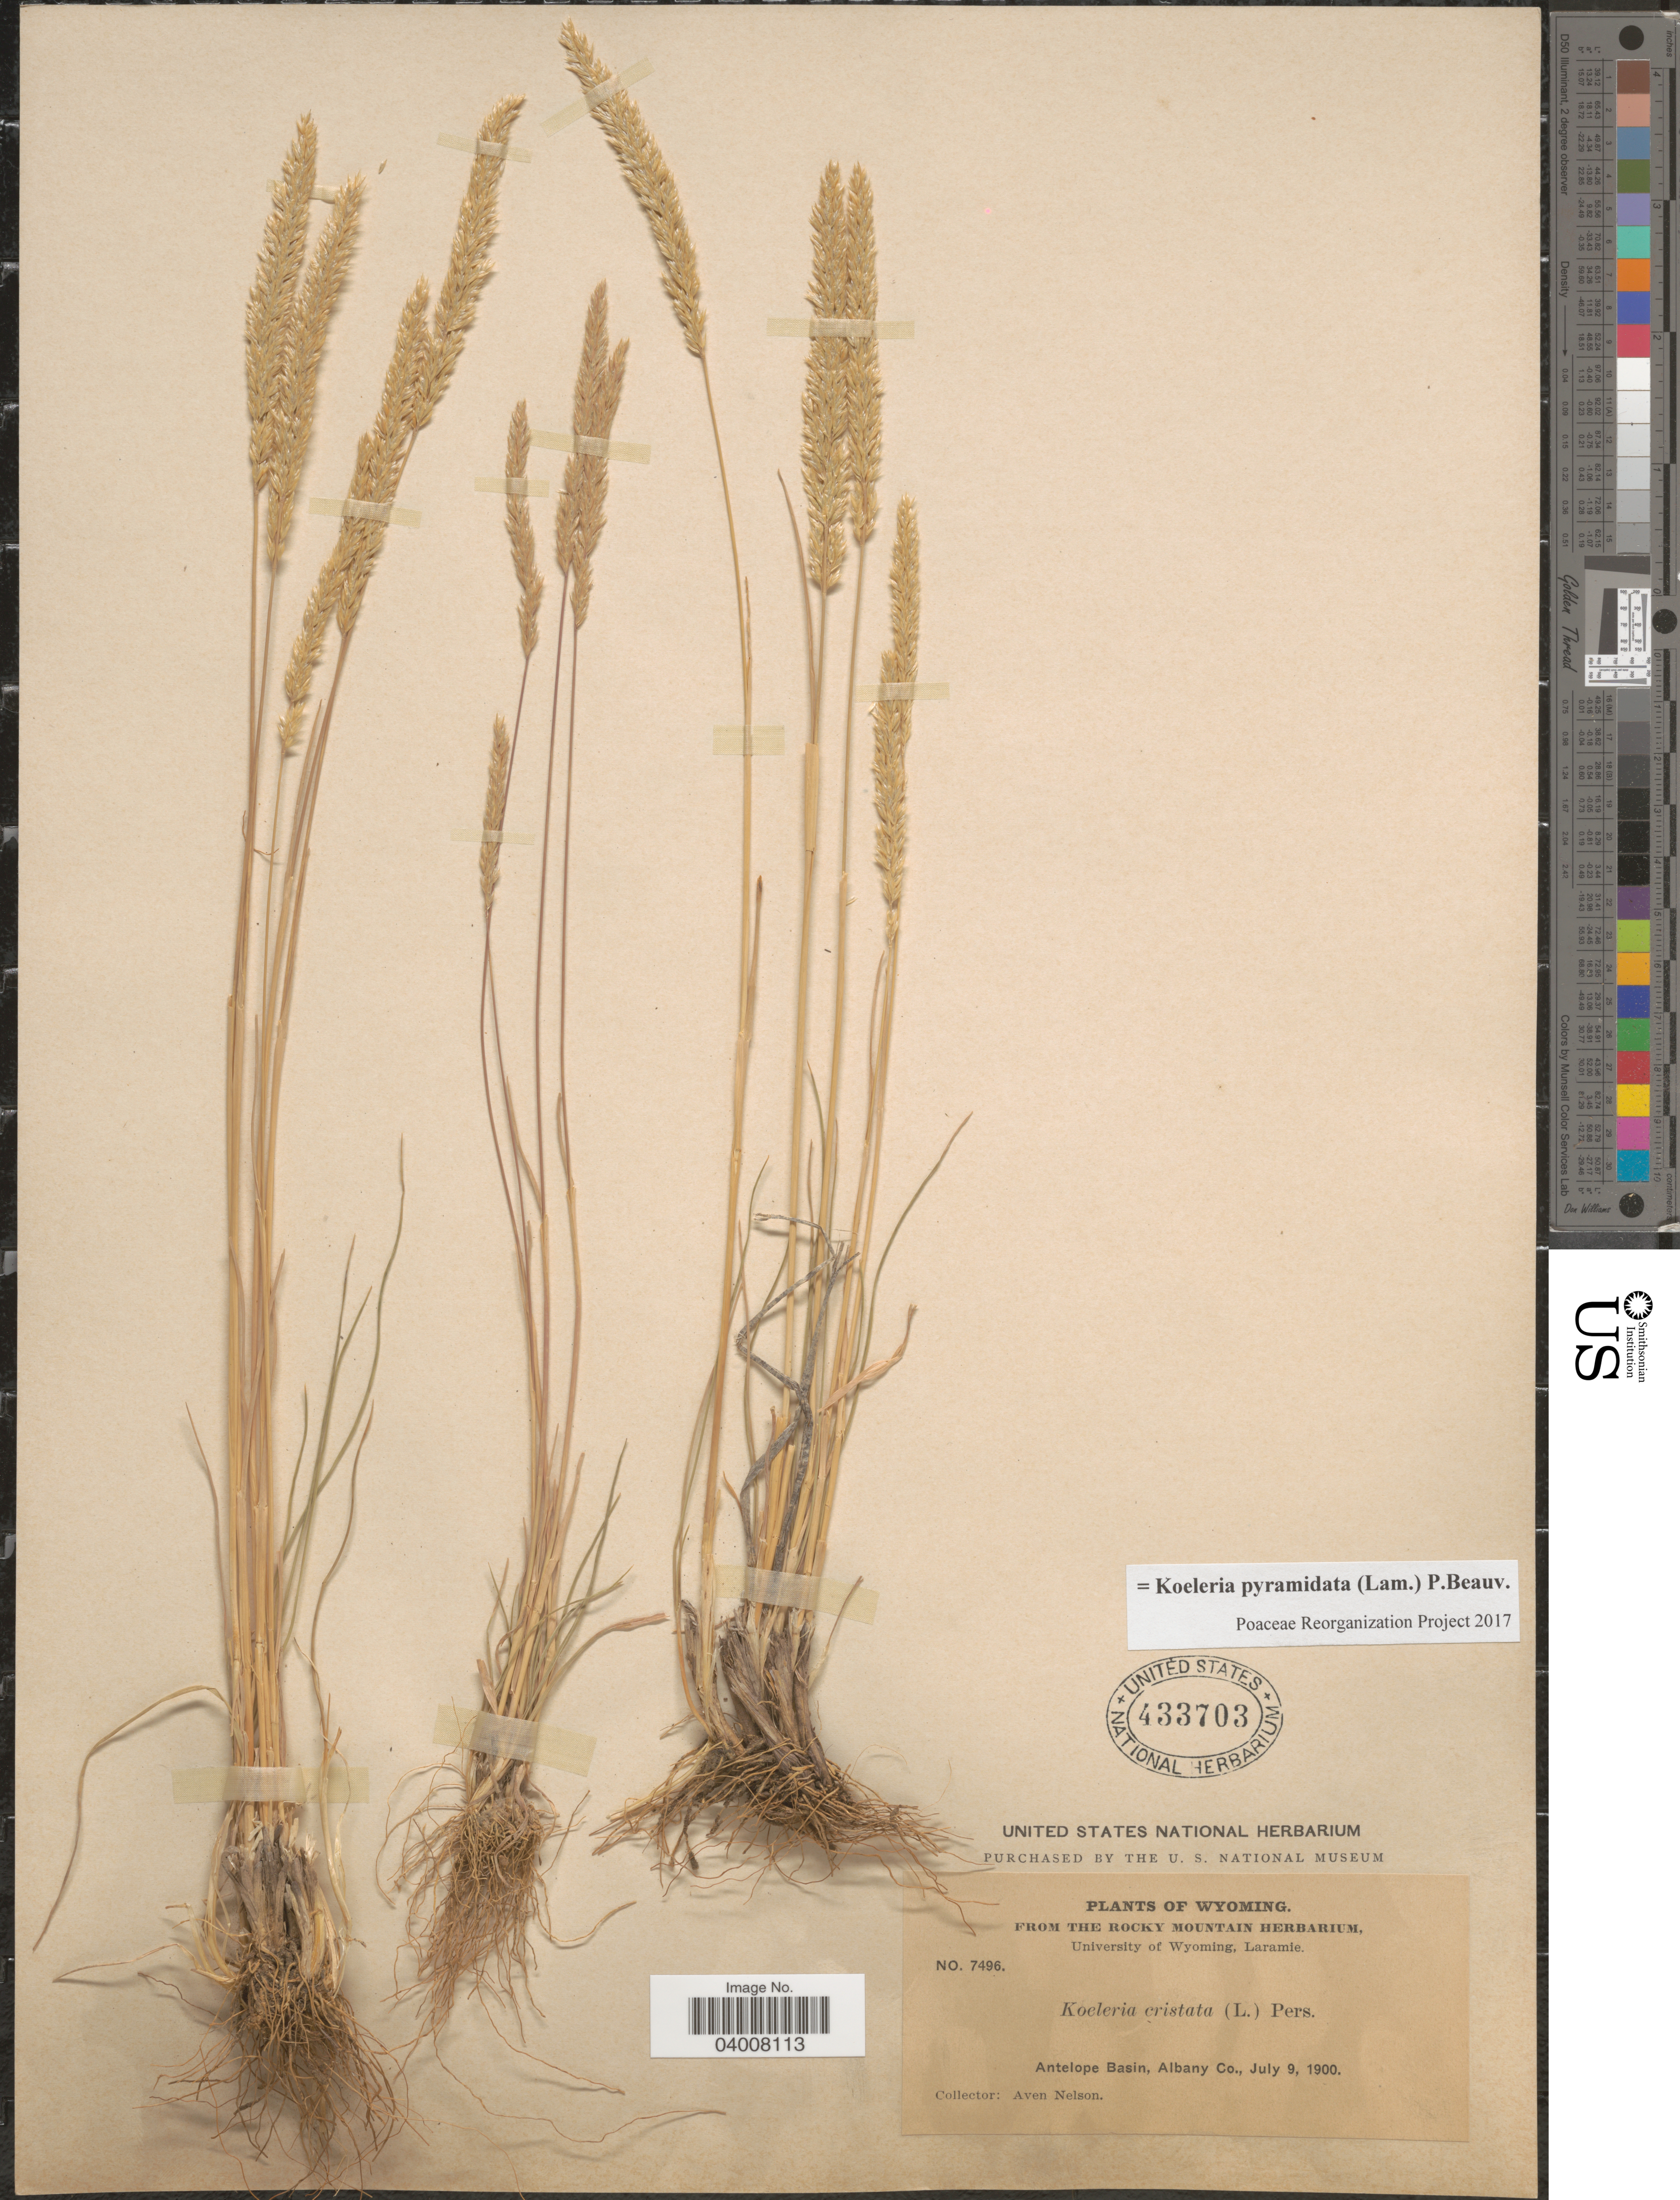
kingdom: Plantae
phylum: Tracheophyta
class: Liliopsida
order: Poales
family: Poaceae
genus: Koeleria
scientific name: Koeleria pyramidata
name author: (Lam.) P. Beauv.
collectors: A. Nelson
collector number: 7496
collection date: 1900-07-09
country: United States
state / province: Wyoming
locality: Antelope Basin, Albany Co.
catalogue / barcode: US 433703